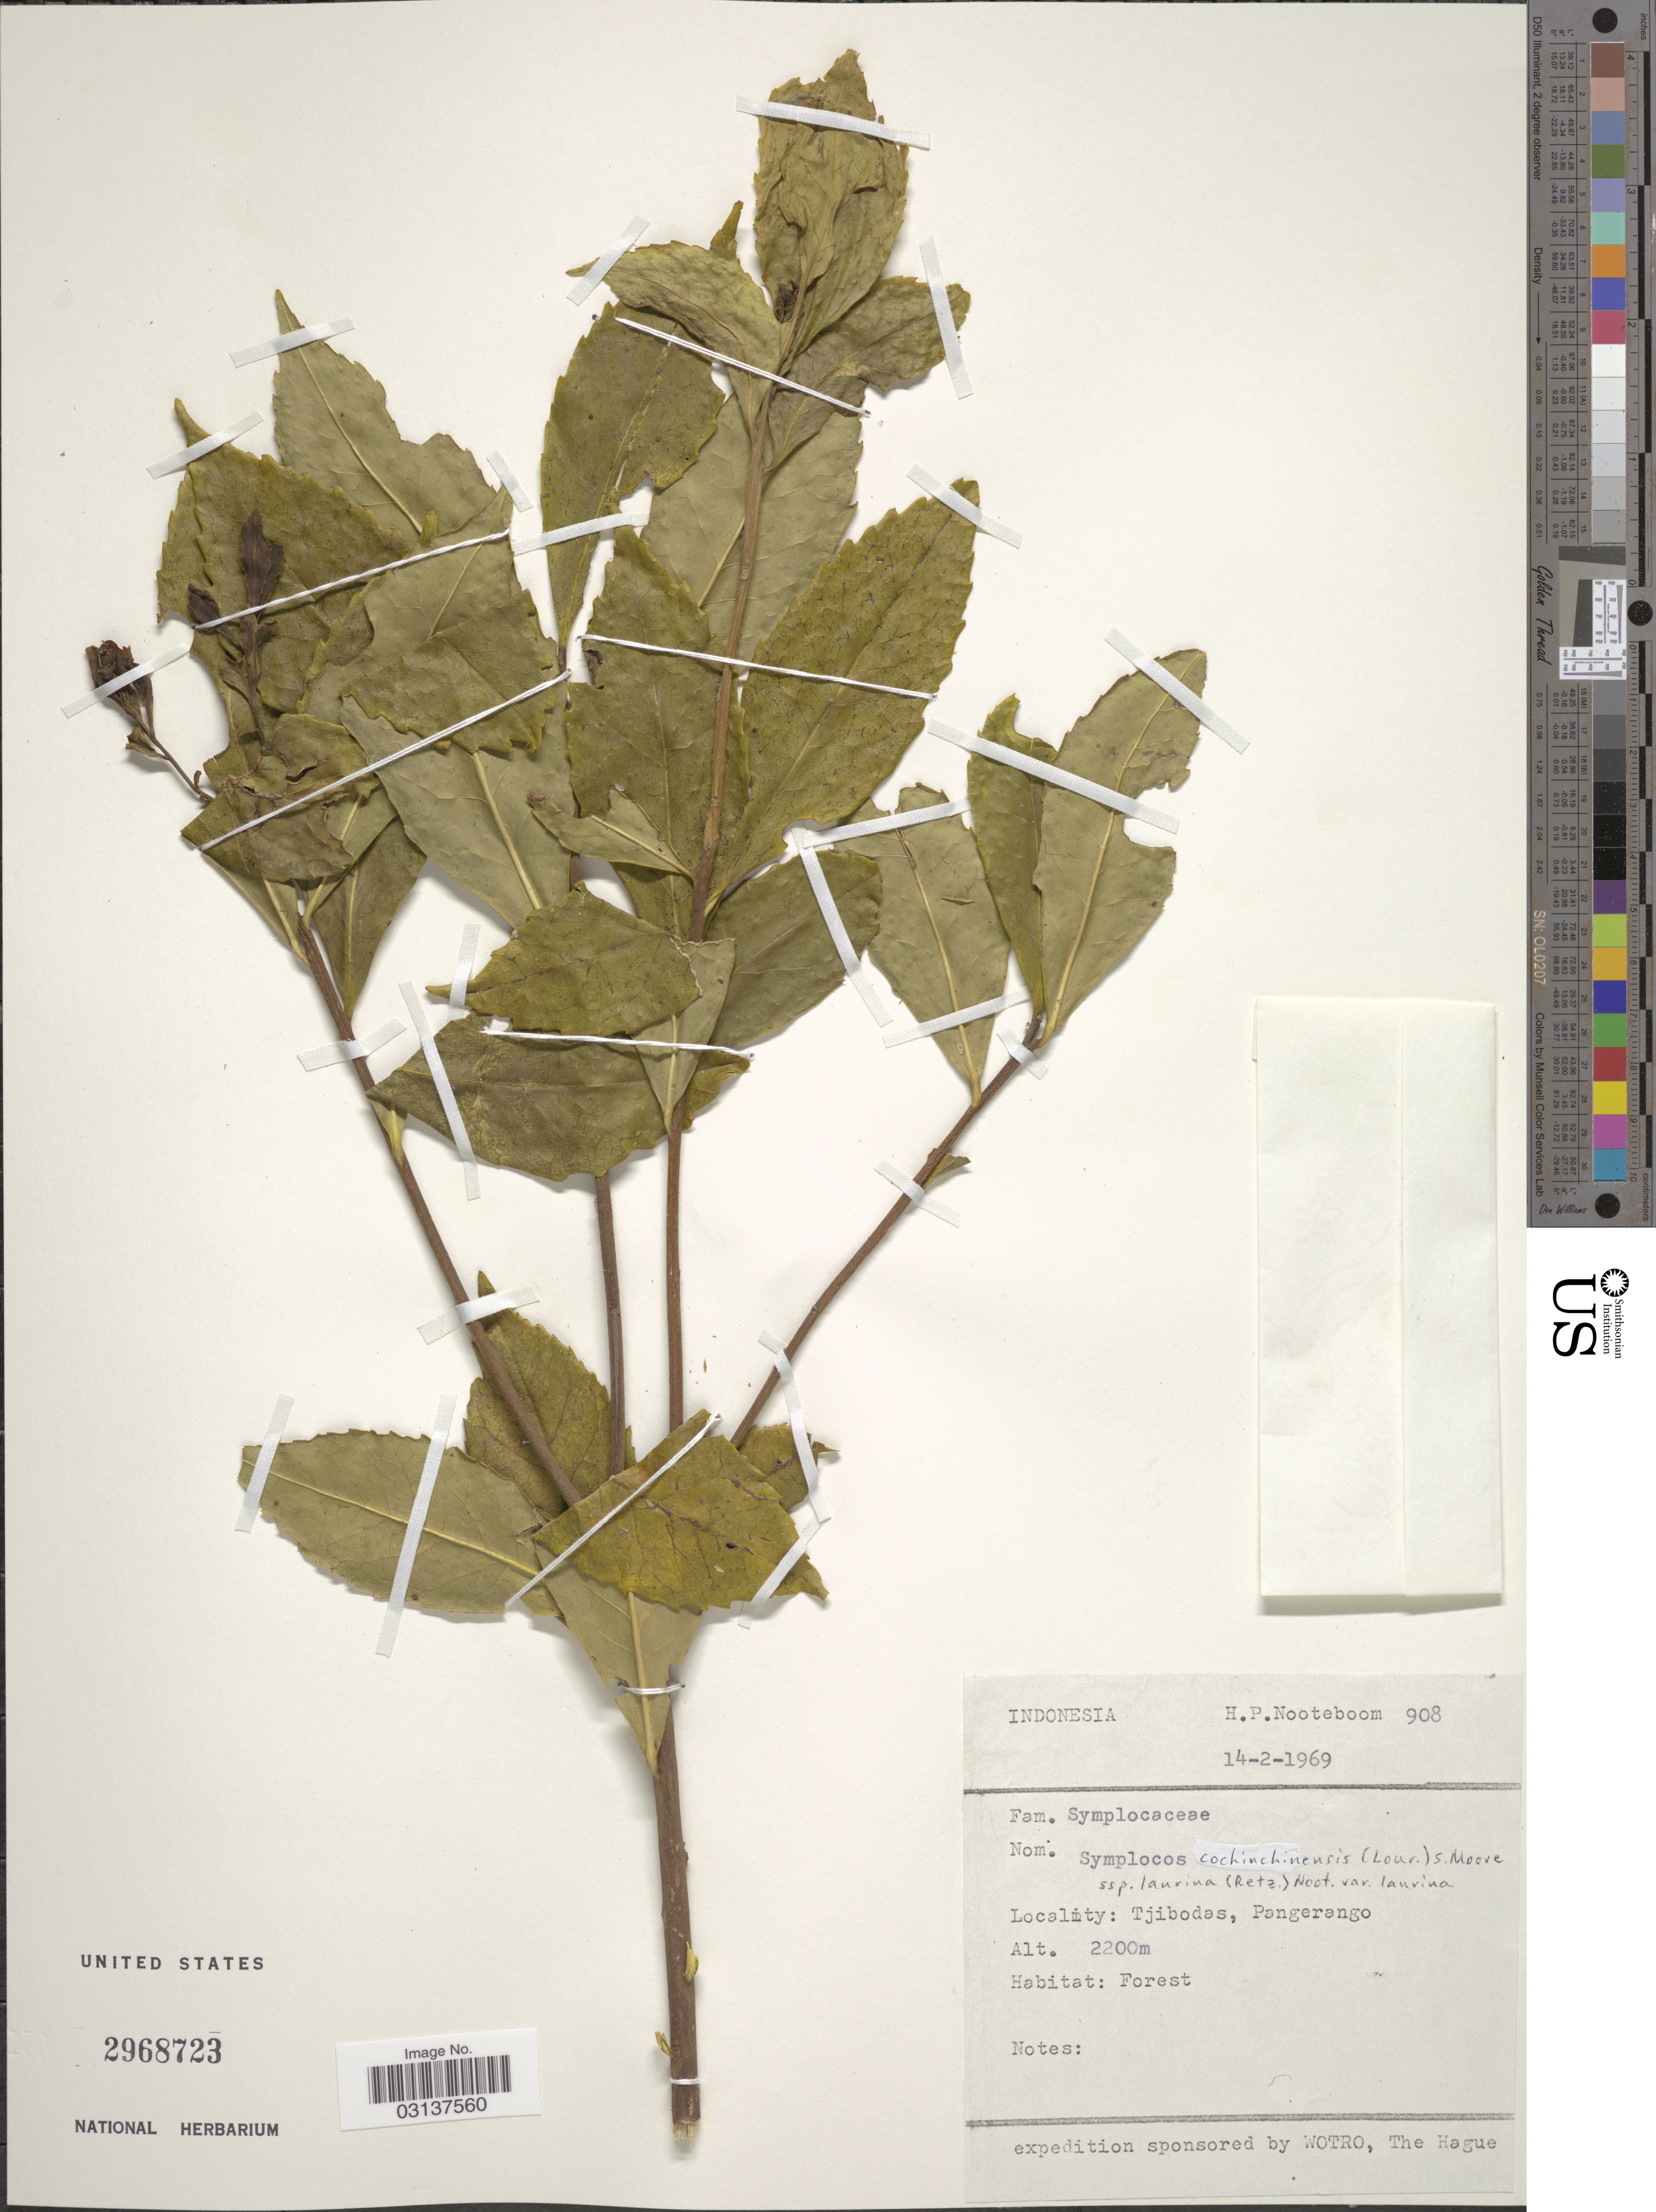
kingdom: Plantae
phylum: Tracheophyta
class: Magnoliopsida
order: Ericales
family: Symplocaceae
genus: Symplocos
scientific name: Symplocos cochinchinensis subsp. laurina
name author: (Retz.) Noot.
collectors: H. P. Nooteboom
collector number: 908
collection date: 1969-02-14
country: Indonesia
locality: Tjibodas, Pangerango.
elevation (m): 2200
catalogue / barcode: US 2968723